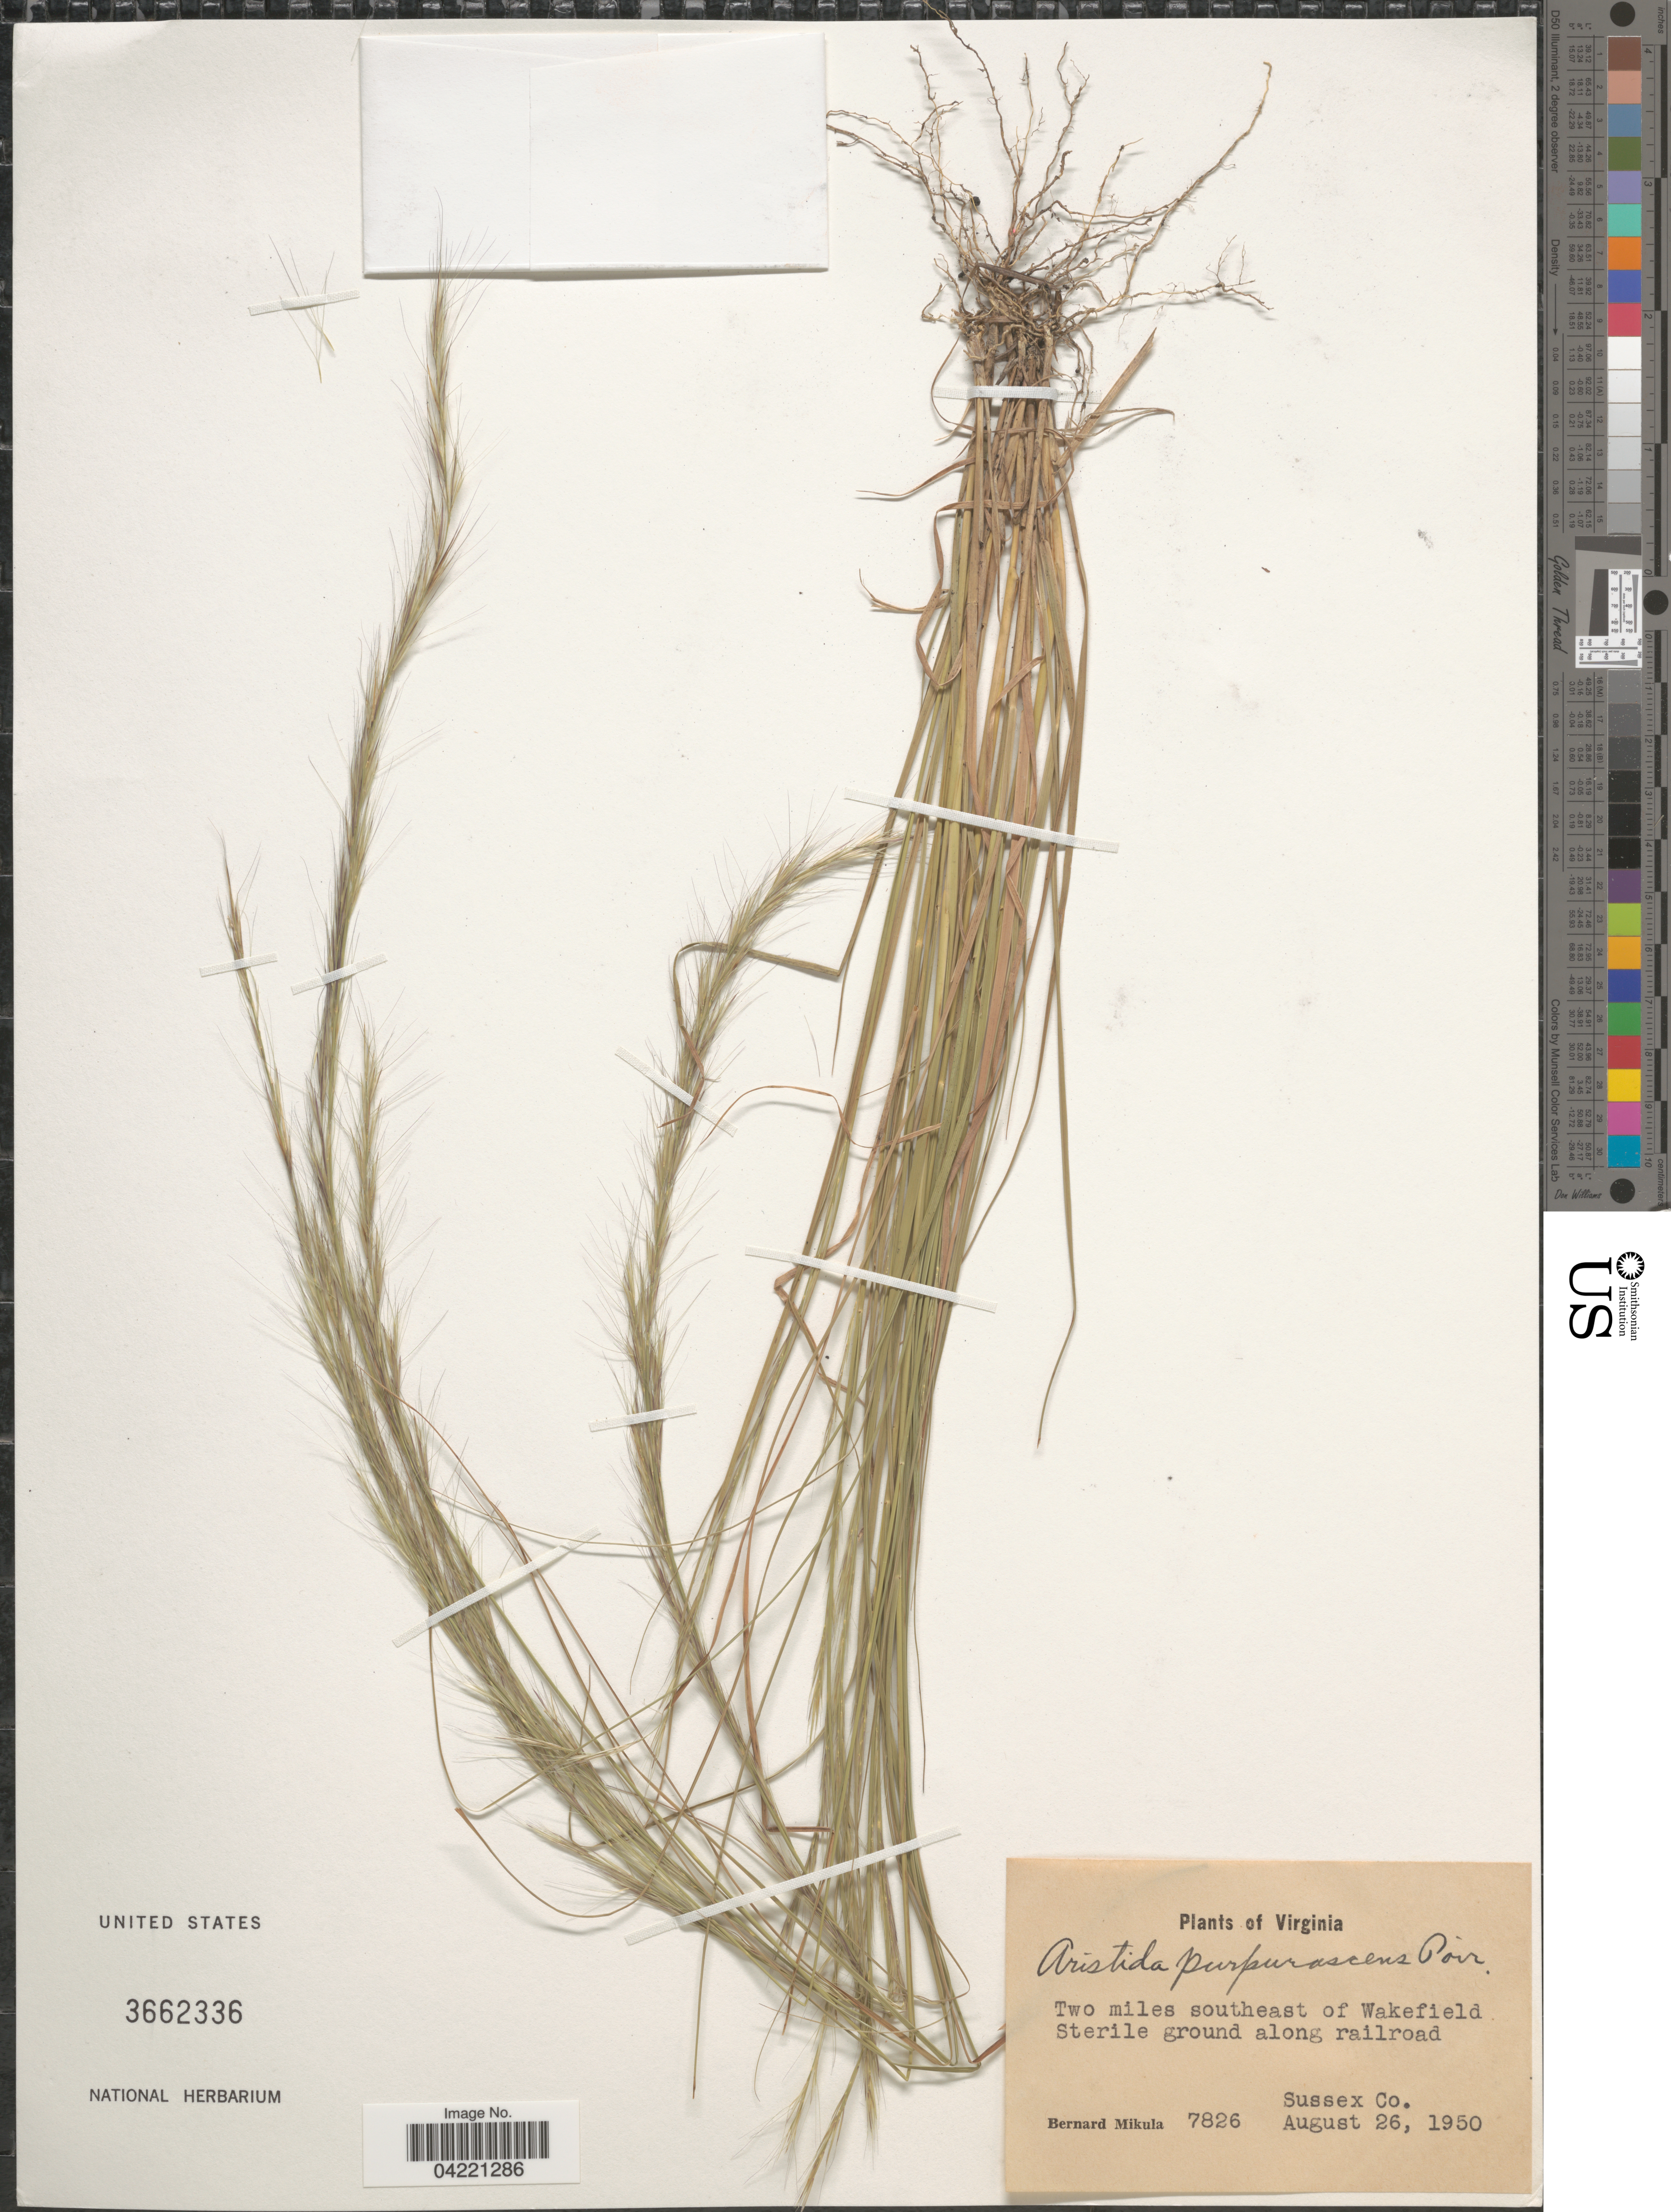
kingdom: Plantae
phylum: Tracheophyta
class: Liliopsida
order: Poales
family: Poaceae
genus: Aristida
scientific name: Aristida purpurascens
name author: Poir.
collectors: B. Mikula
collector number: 7826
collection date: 1950-08-26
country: United States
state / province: Virginia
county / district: Sussex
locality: Two miles southeast of Wakefield Sterile ground along railroad. Sussex Co.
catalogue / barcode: US 3662336